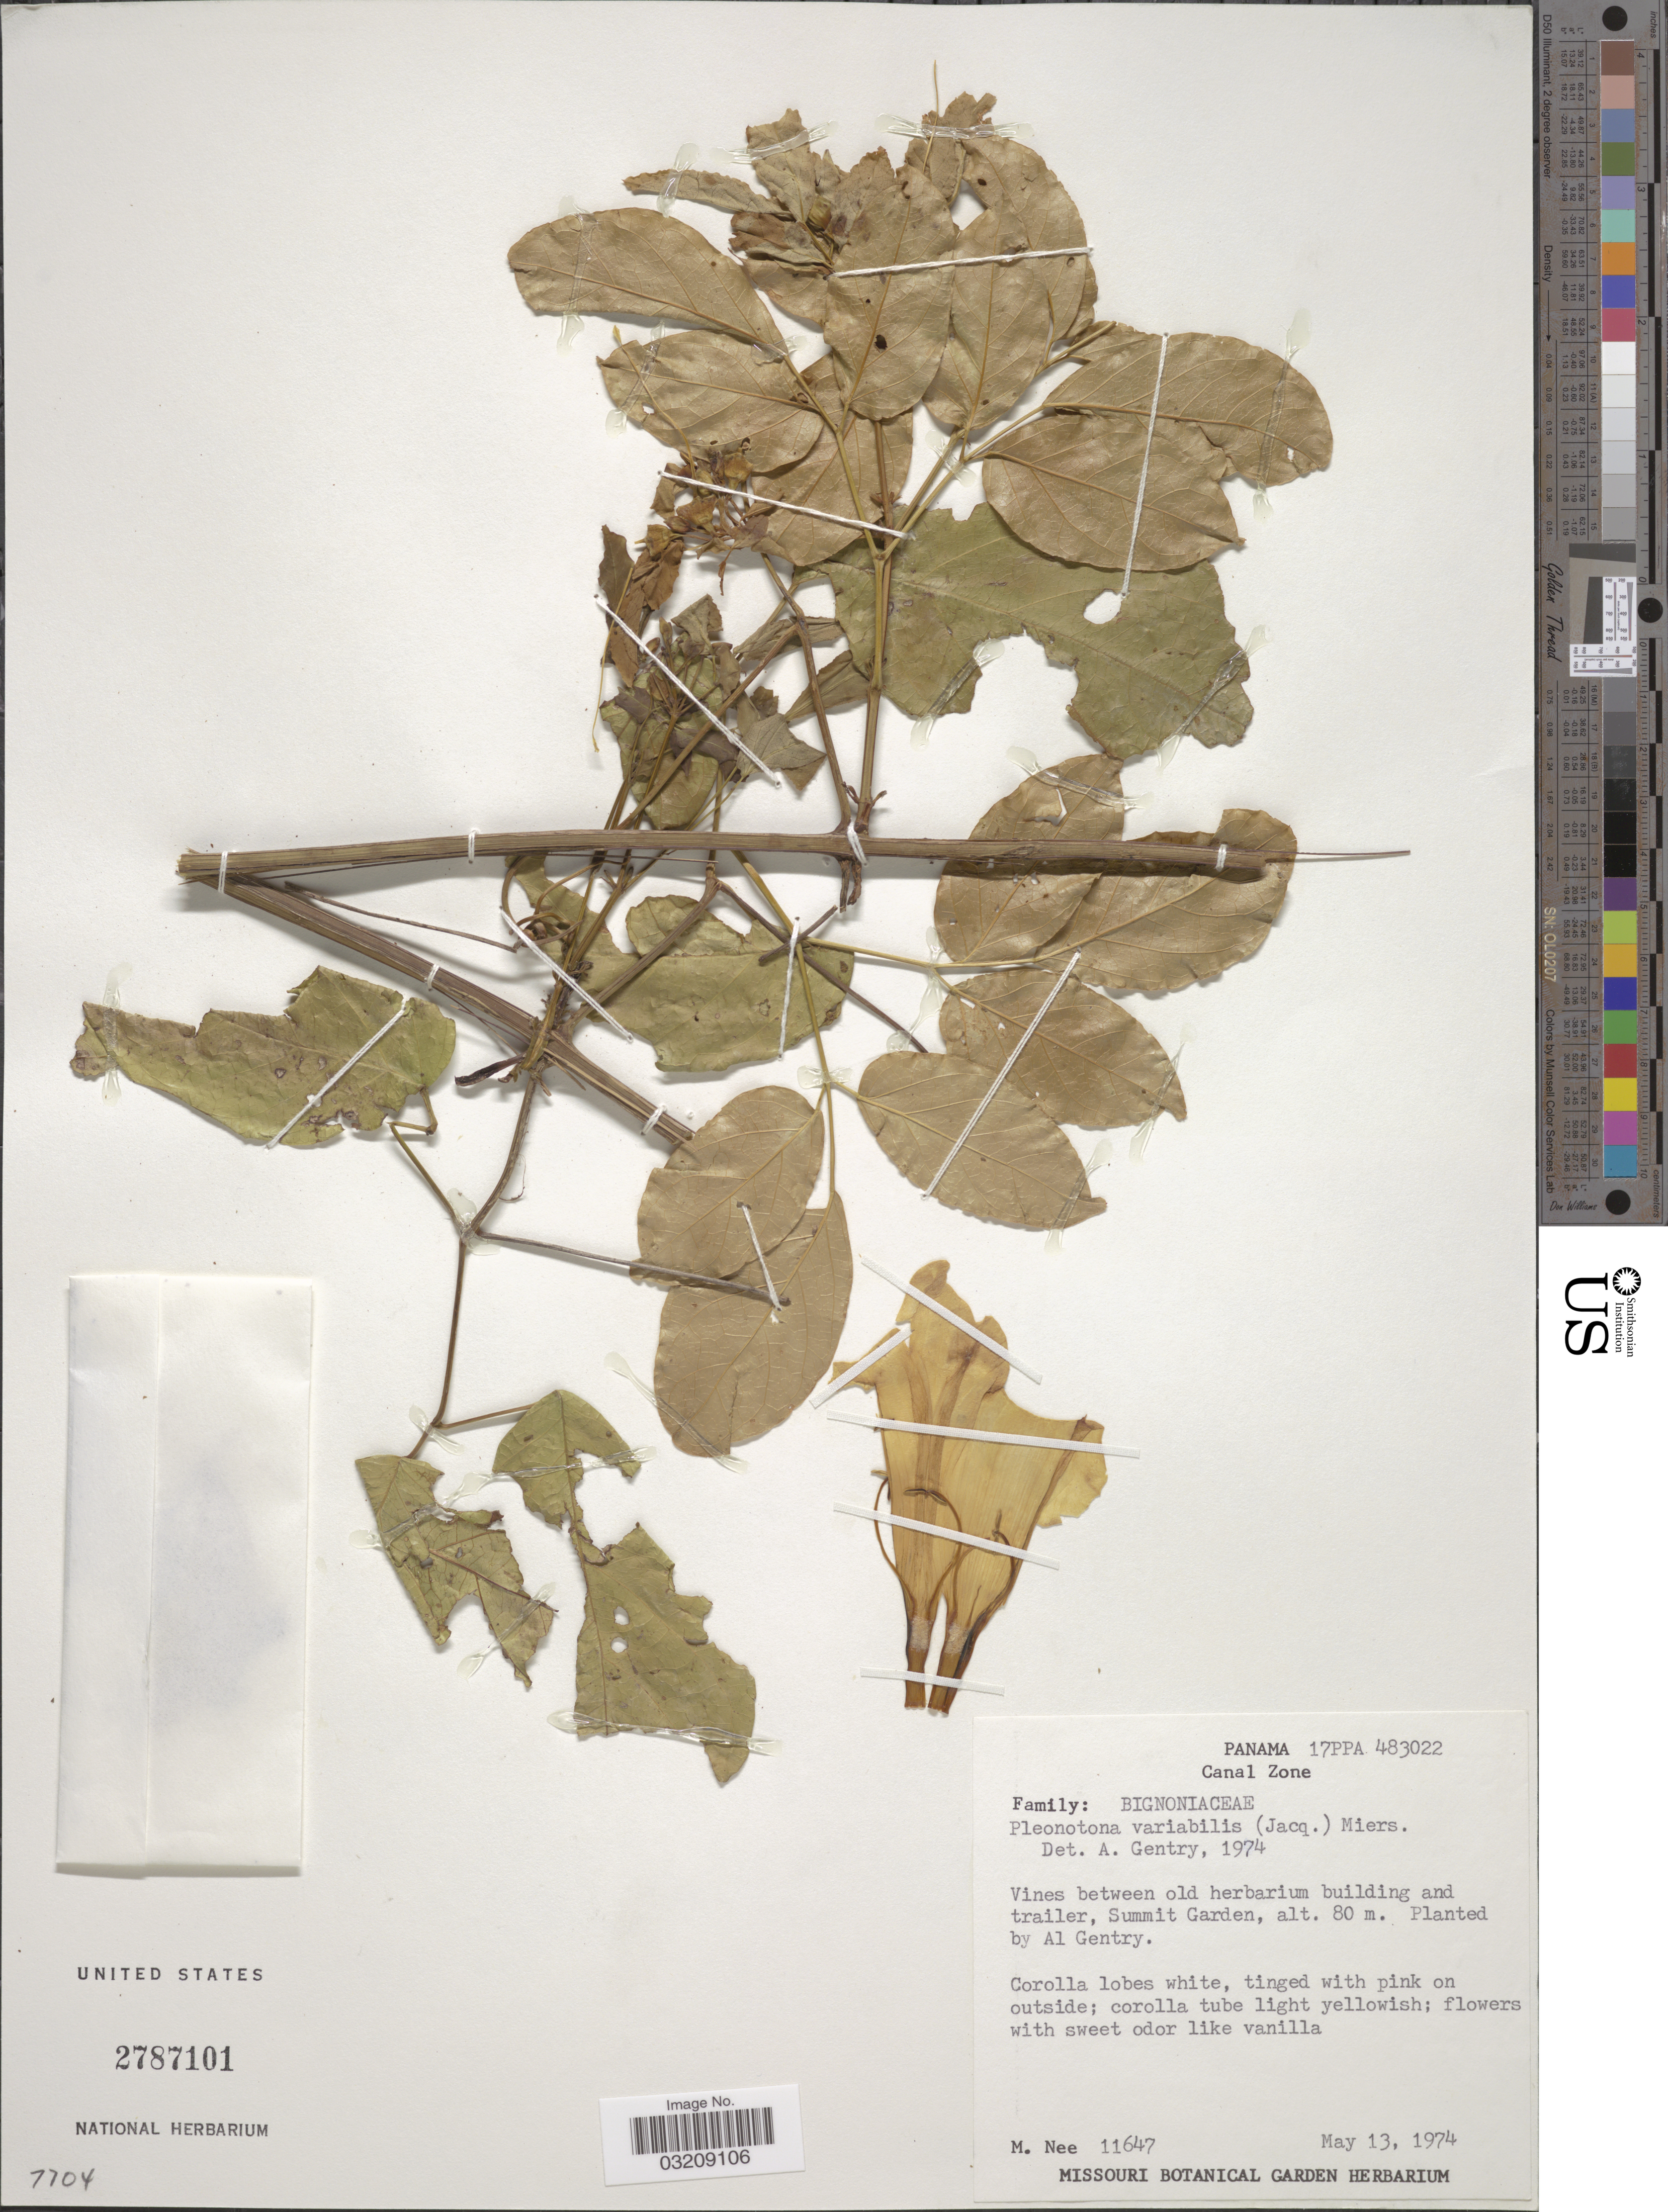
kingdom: Plantae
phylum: Tracheophyta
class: Magnoliopsida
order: Lamiales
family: Bignoniaceae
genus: Pleonotoma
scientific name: Pleonotoma variabilis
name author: (Jacq.) Miers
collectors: M. Nee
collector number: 11647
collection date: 1974-05-13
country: Panama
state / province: Colón / Panamá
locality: Canal Zone. Between old herbarium building and trailer, Summit Garden.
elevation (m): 80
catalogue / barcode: US 2787101